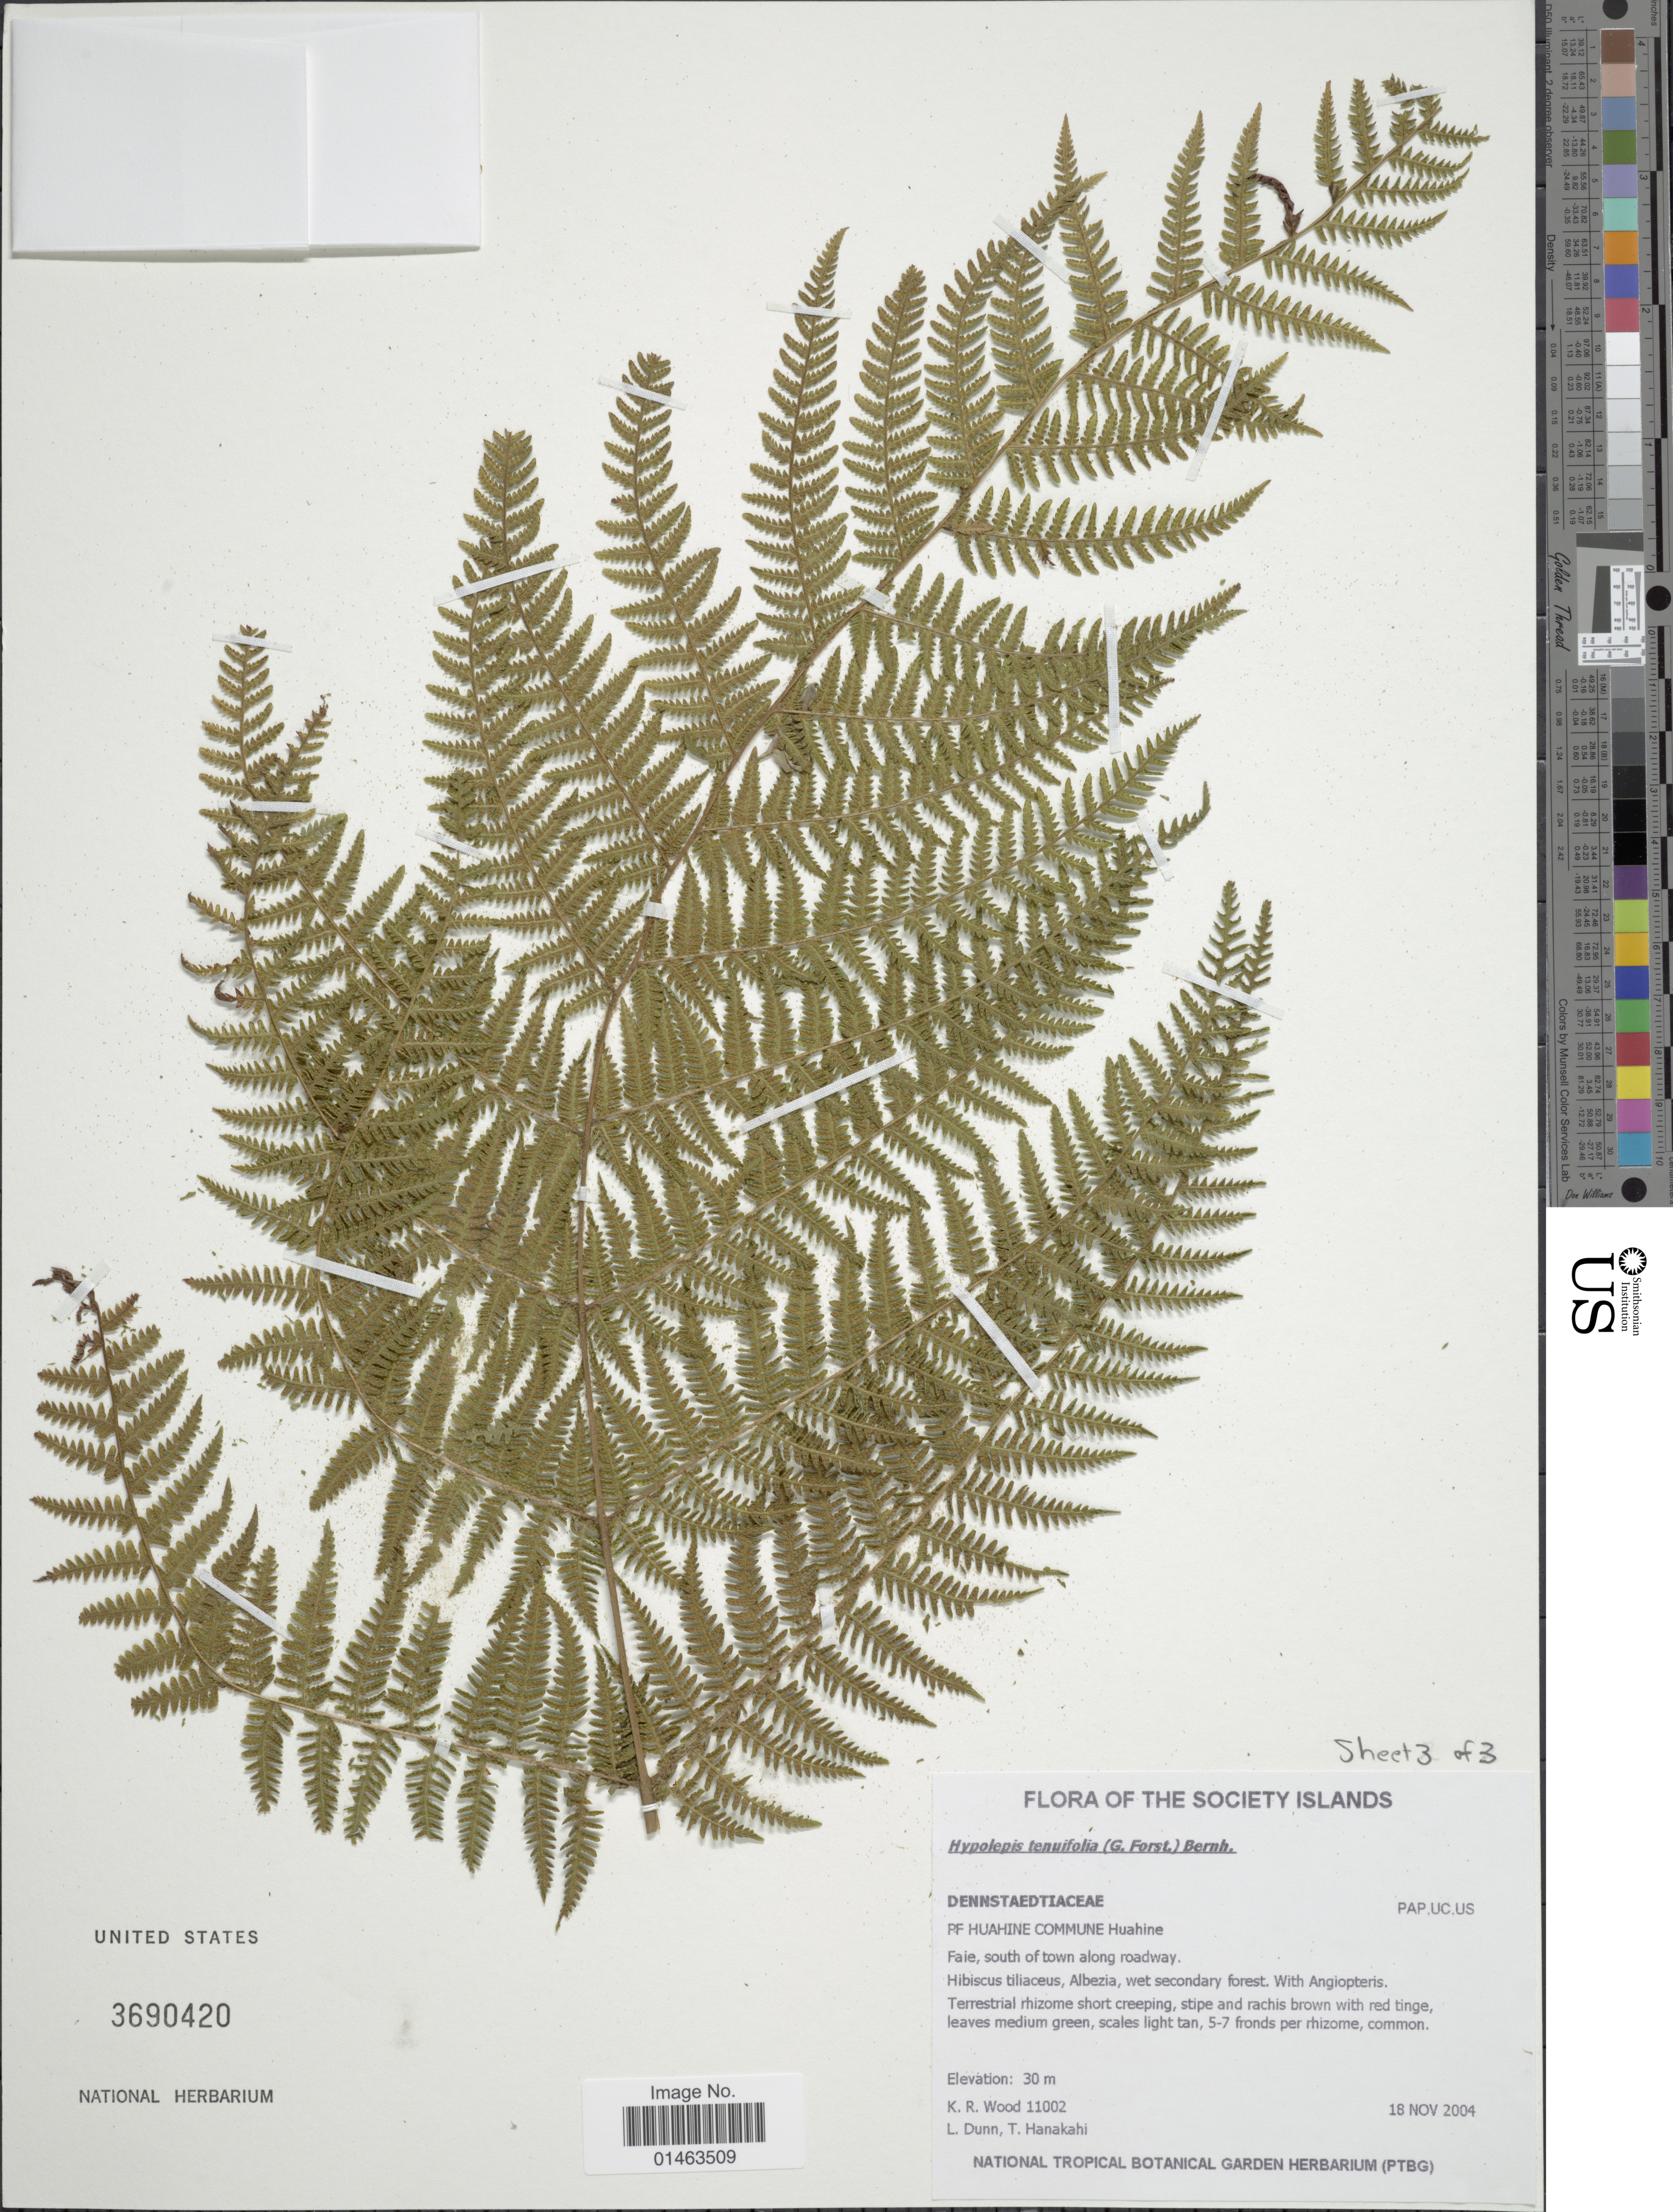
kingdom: Plantae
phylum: Tracheophyta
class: Polypodiopsida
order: Polypodiales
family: Dennstaedtiaceae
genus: Hypolepis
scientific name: Hypolepis tenuifolia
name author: (G. Forst.) Bernh.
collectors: K. R. Wood, L. Dunn & T. Hanakahi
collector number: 11002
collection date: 2004-11-18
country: French Polynesia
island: Huahine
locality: The Society Islands. PF Huahine Commune Huahine. Faie, south of town along roadway.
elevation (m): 30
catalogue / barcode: US 3690420